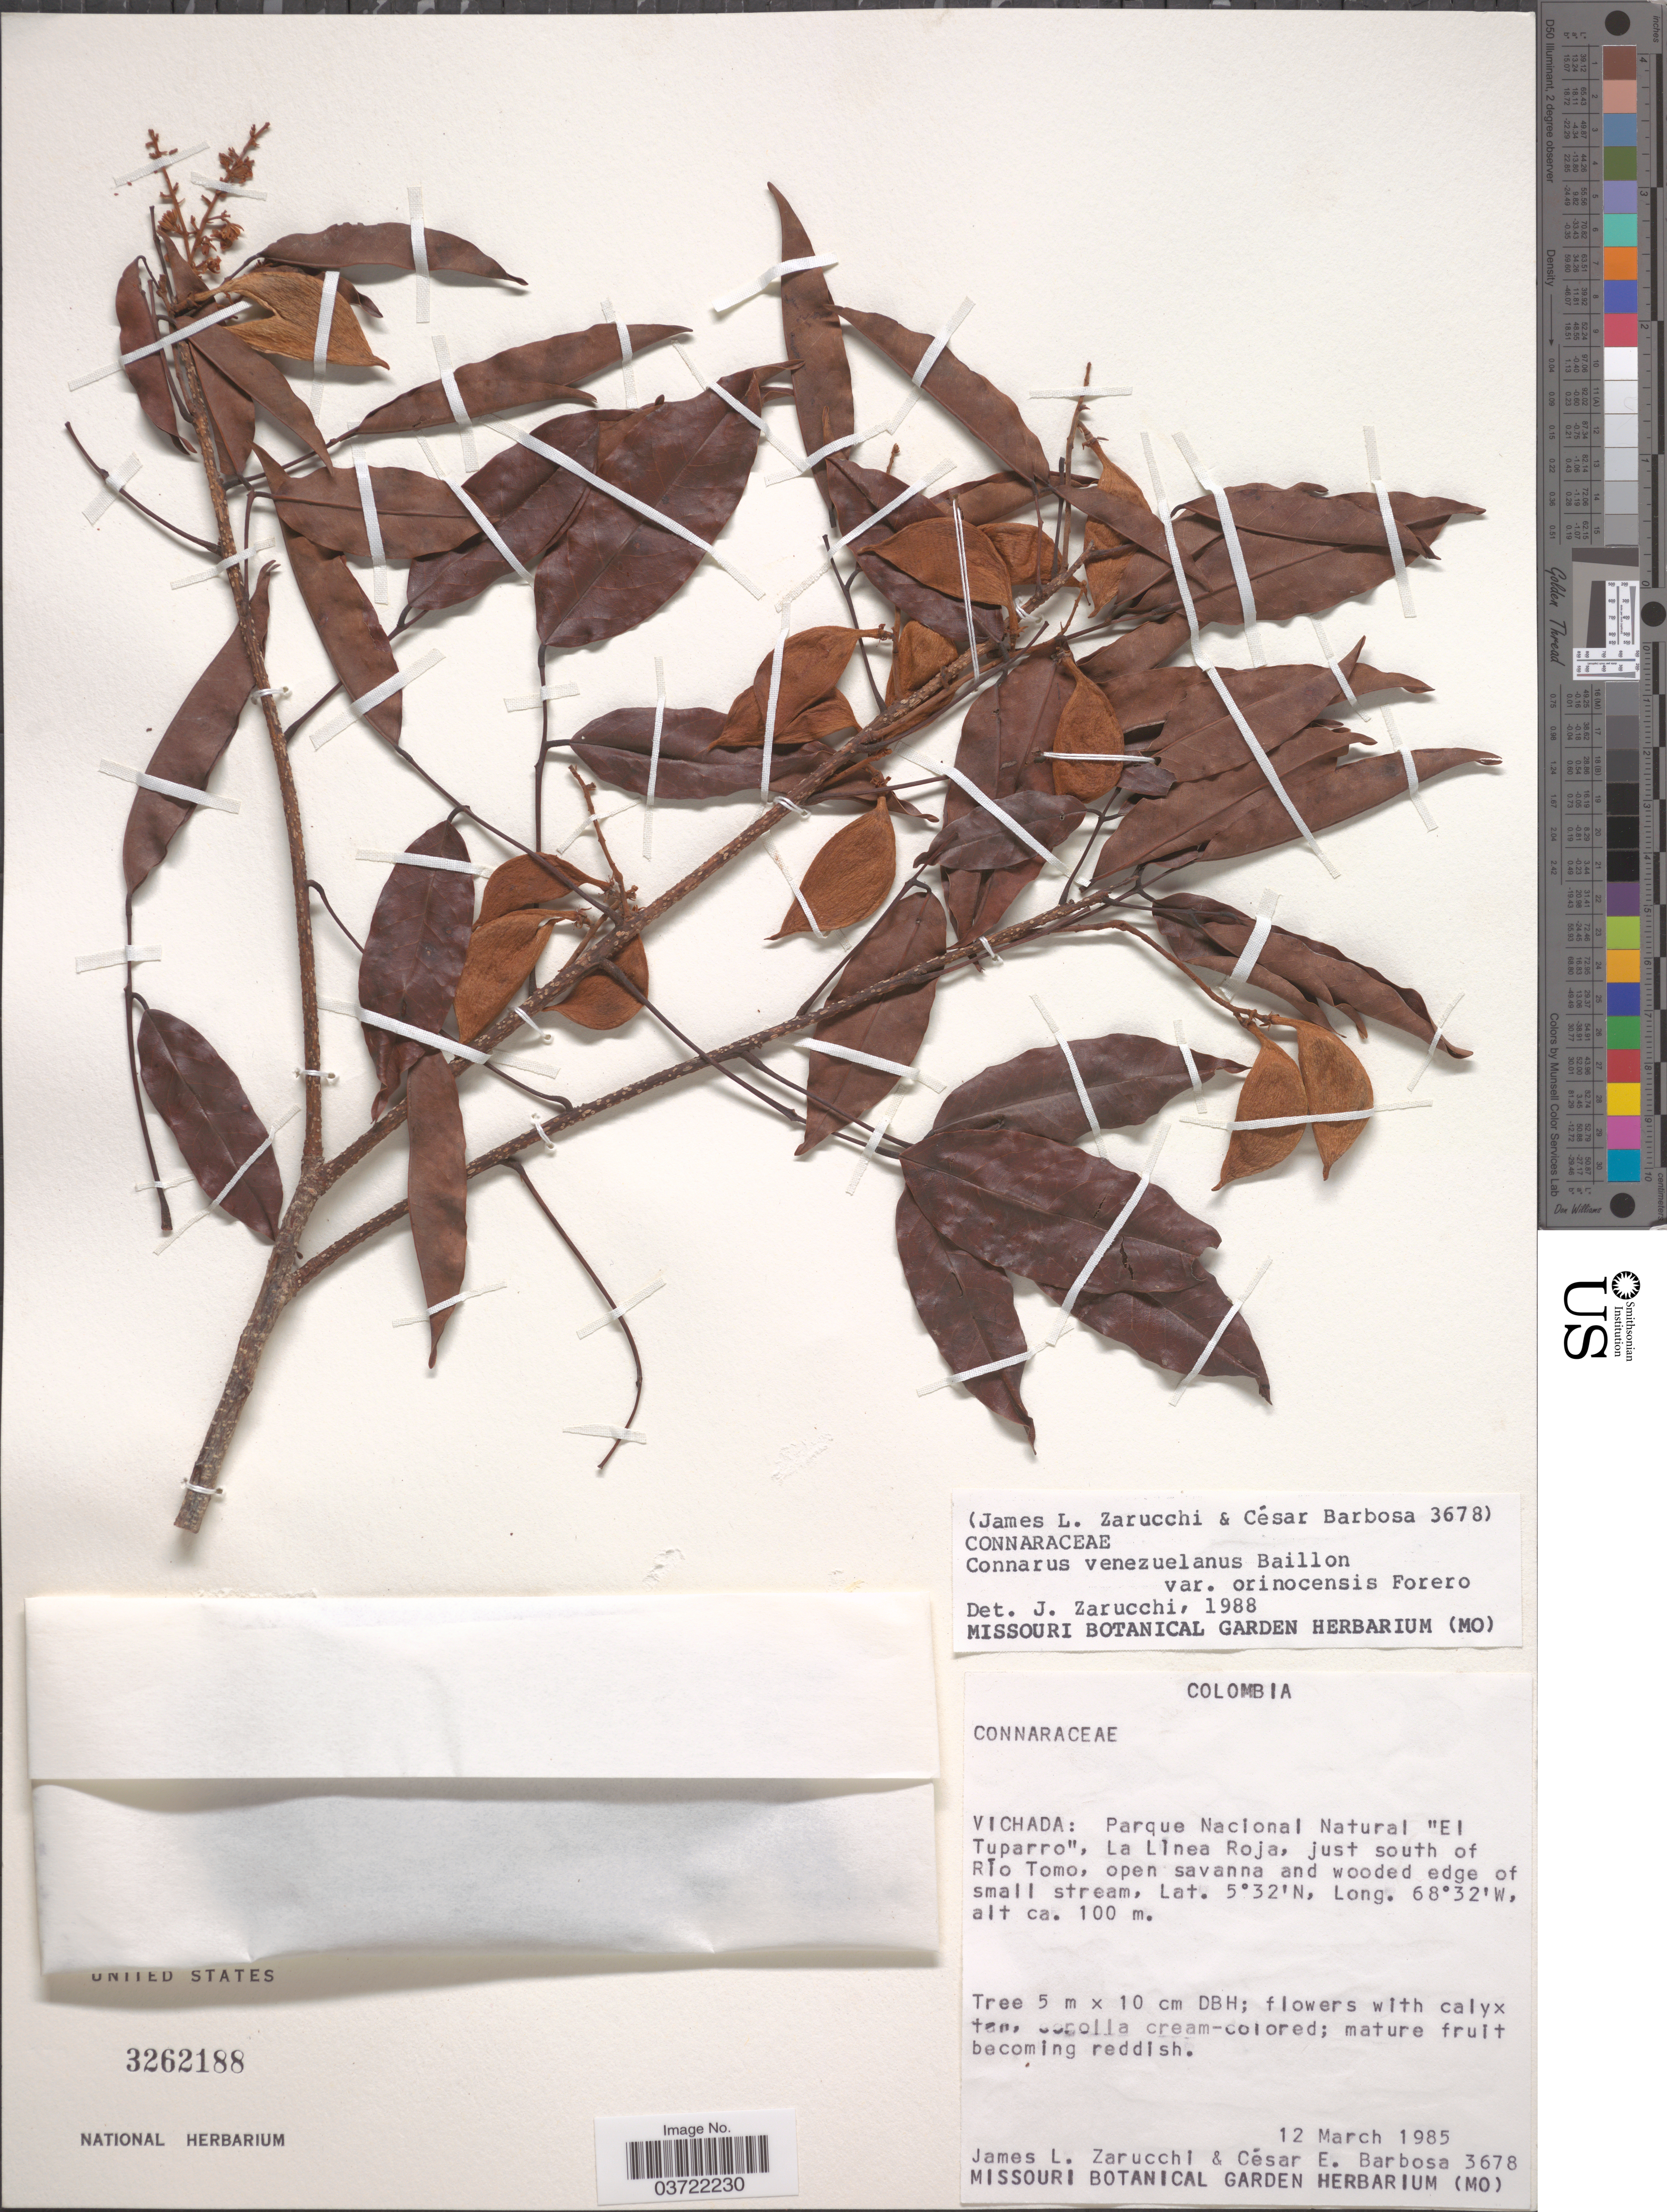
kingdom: Plantae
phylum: Tracheophyta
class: Magnoliopsida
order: Oxalidales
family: Connaraceae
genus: Connarus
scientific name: Connarus venezuelanus var. orinocensis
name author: Forero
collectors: J. L. Zarucchi & C. E. Barbosa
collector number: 3678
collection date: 1985-03-12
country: Colombia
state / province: Vichada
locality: Parque Nacional Natural 'El Tuparro', La Línea Roja, just south of Rïo Tomo.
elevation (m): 100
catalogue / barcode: US 3262188